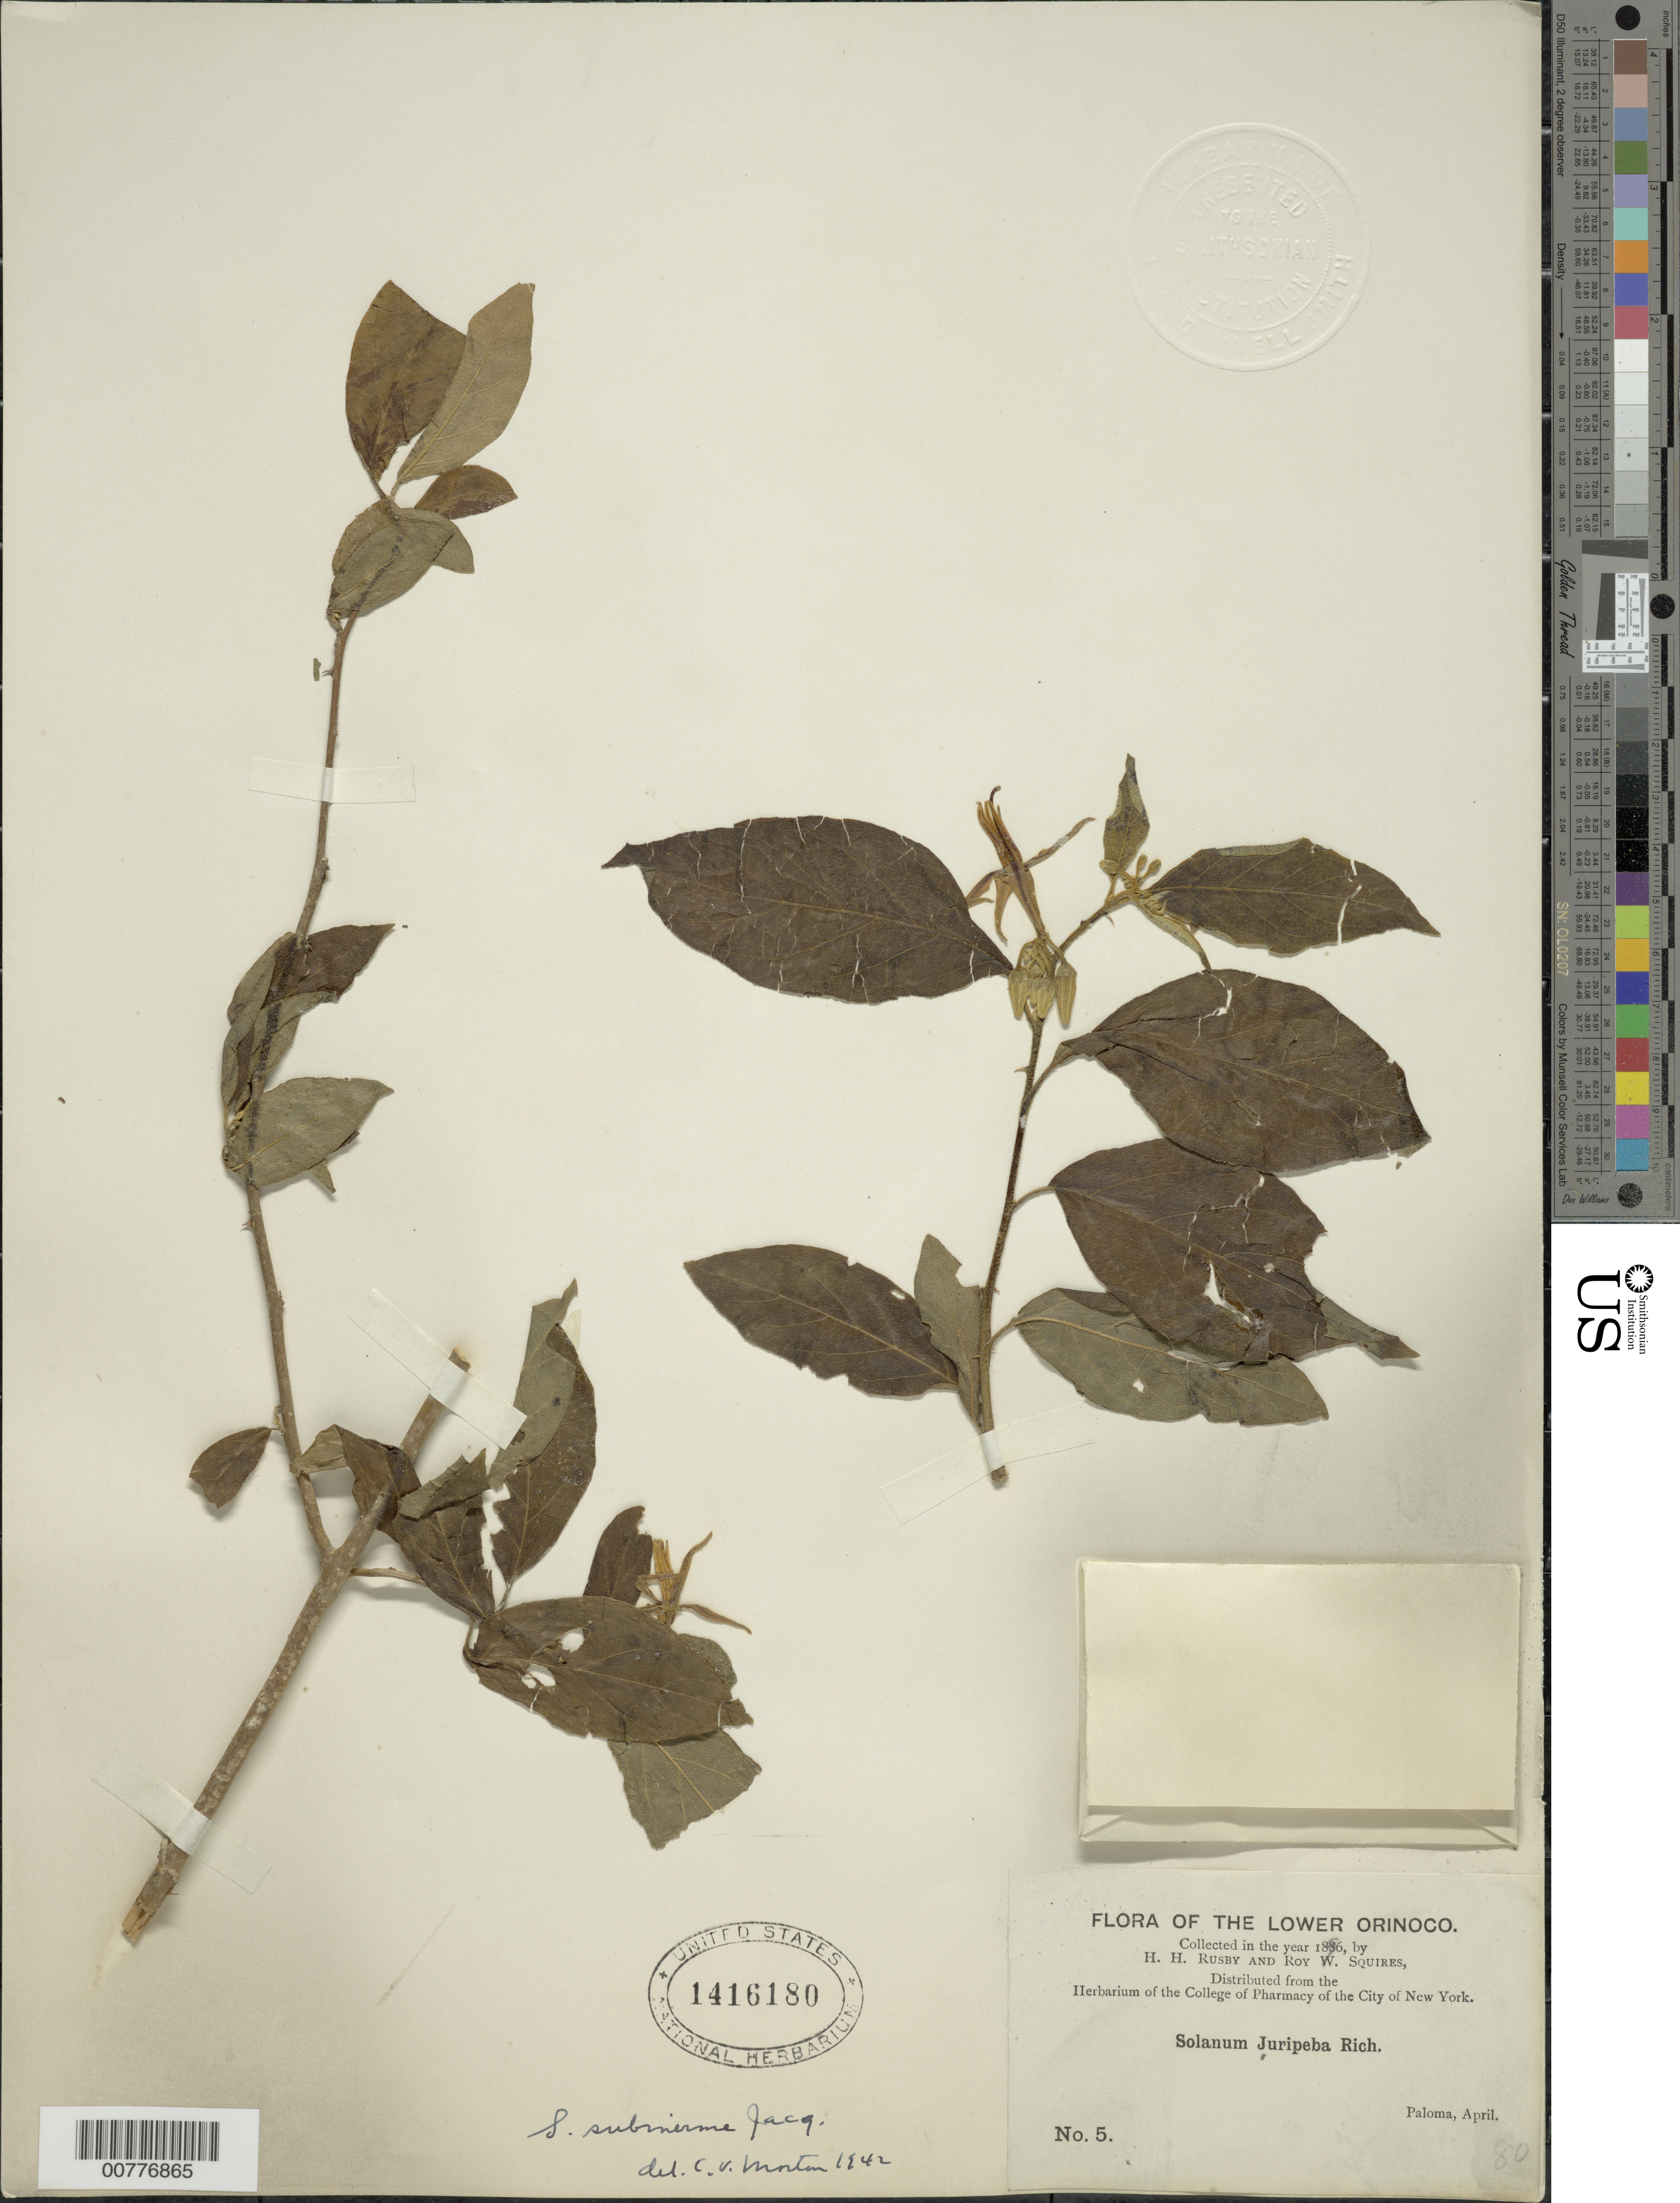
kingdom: Plantae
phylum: Tracheophyta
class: Magnoliopsida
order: Solanales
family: Solanaceae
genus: Solanum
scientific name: Solanum subinerme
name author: Jacq.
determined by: Morton, C. V.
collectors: H. H. Rusby & R. Squires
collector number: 5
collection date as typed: April 1896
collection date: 1896-04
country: Venezuela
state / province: Delta Amacuro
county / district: Antonio Díaz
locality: Lower Orinoco, Isla La Paloma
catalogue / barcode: US 1416180